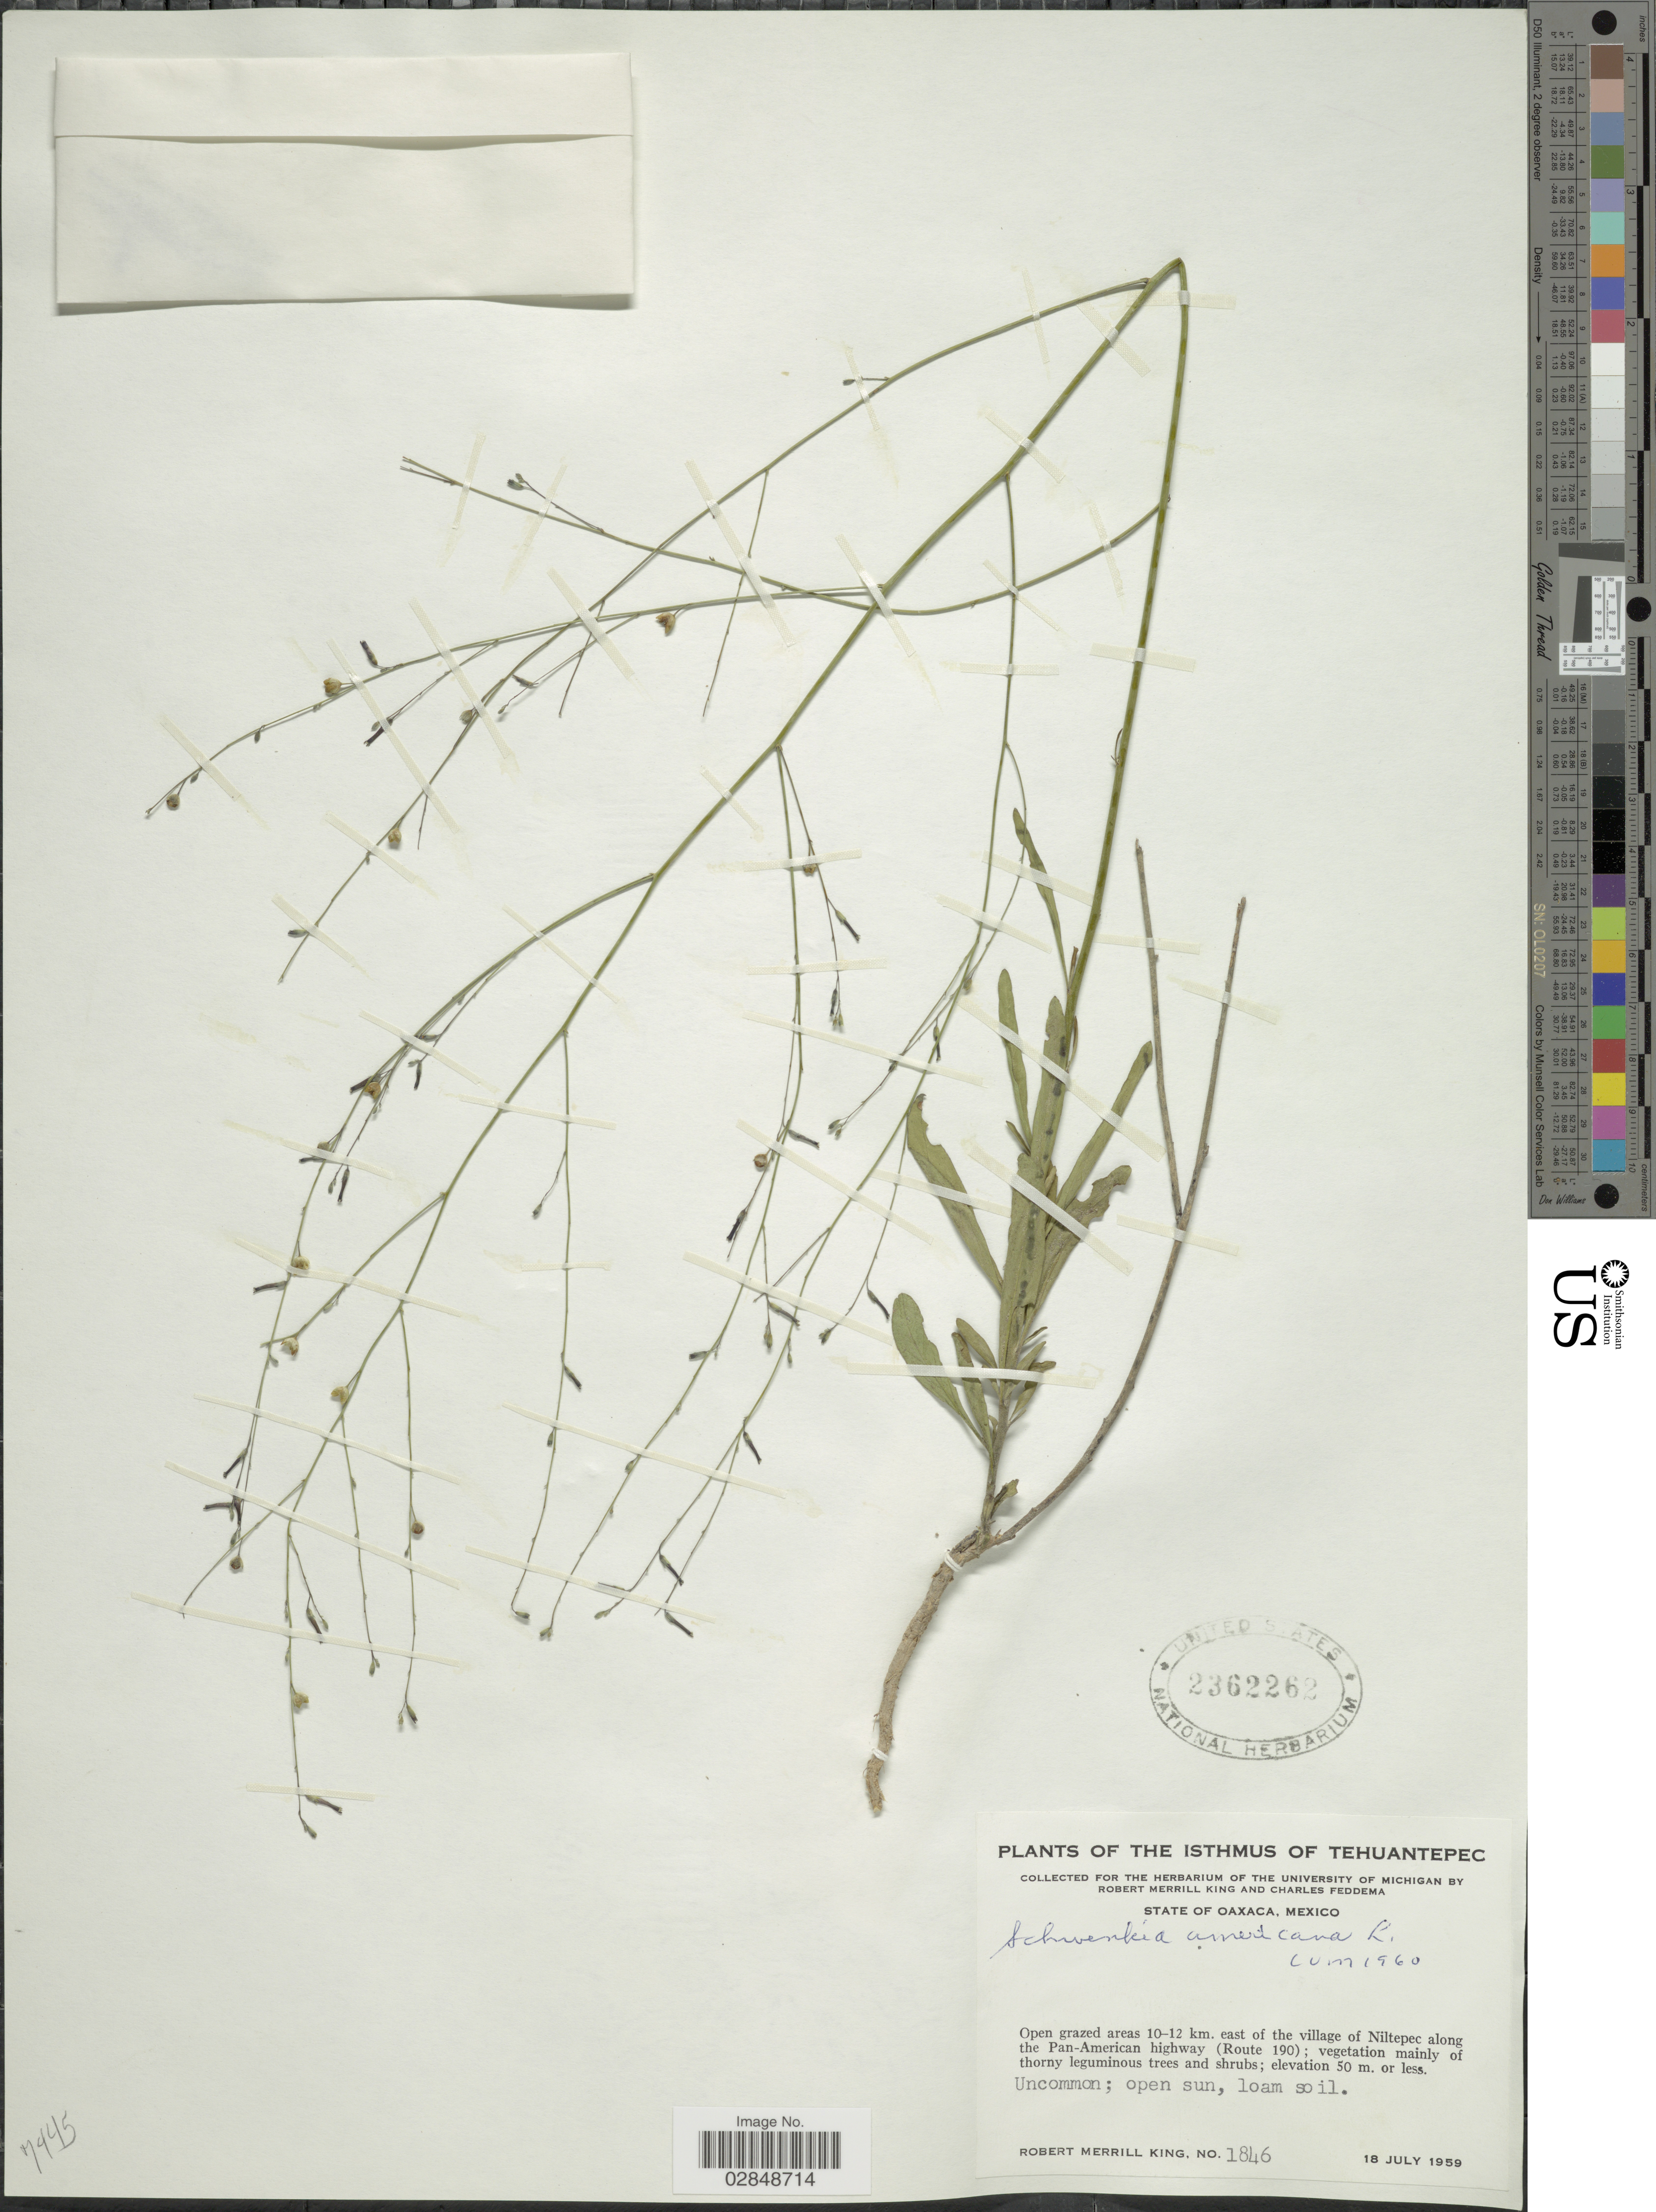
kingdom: Plantae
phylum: Tracheophyta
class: Magnoliopsida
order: Solanales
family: Solanaceae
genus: Schwenckia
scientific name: Schwenckia americana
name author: L.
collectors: R. M. King & C. Feddema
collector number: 1846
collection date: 1959-07-18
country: Mexico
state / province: Oaxaca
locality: Isthmus of Tehuantepec. Open grazed areas 10-12 km. east of the village of Niltepec along the Pan-American highway (Route 190).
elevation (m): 50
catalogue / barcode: US 2362262